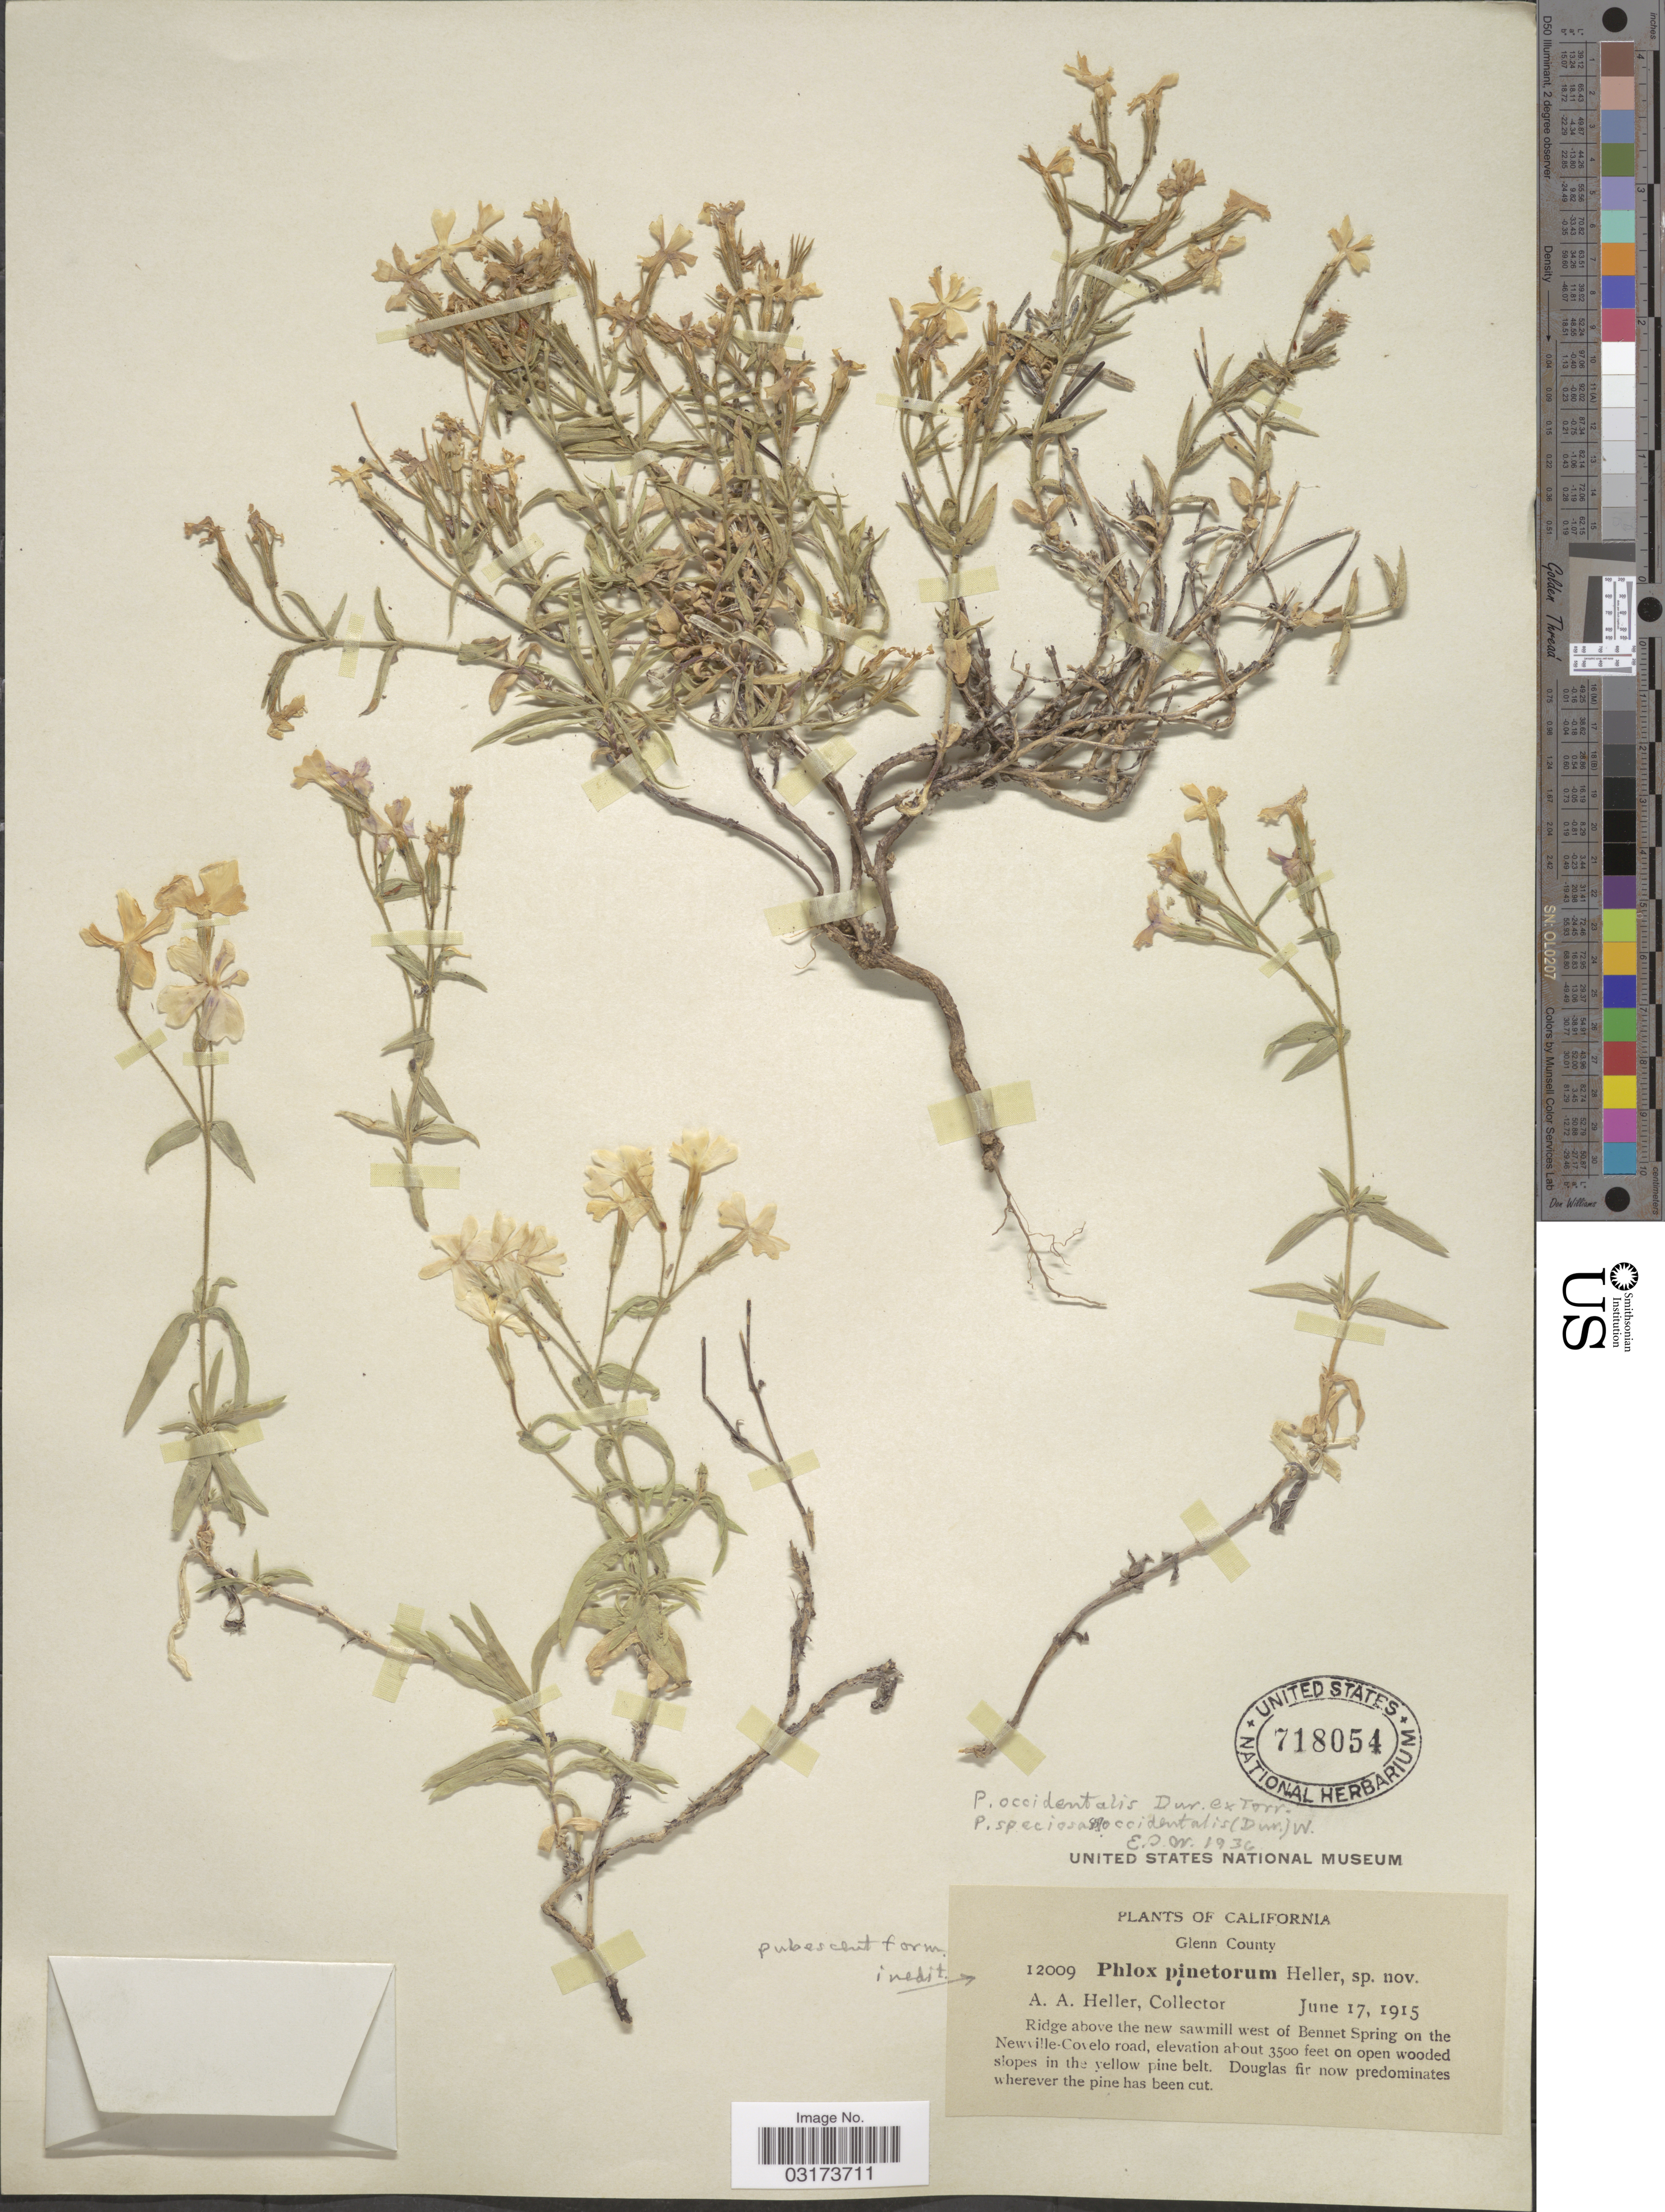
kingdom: Plantae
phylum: Tracheophyta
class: Magnoliopsida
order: Ericales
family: Polemoniaceae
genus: Phlox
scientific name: Phlox speciosa subsp. occidentalis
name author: (Durand ex Torr.) Wherry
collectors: A. A. Heller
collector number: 12009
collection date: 1915-06-17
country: United States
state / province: California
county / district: Glenn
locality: Glenn County. Ridge above the new sawmill west of Bennet Spring on the Newville-Covelo road.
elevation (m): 1067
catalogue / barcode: US 718054